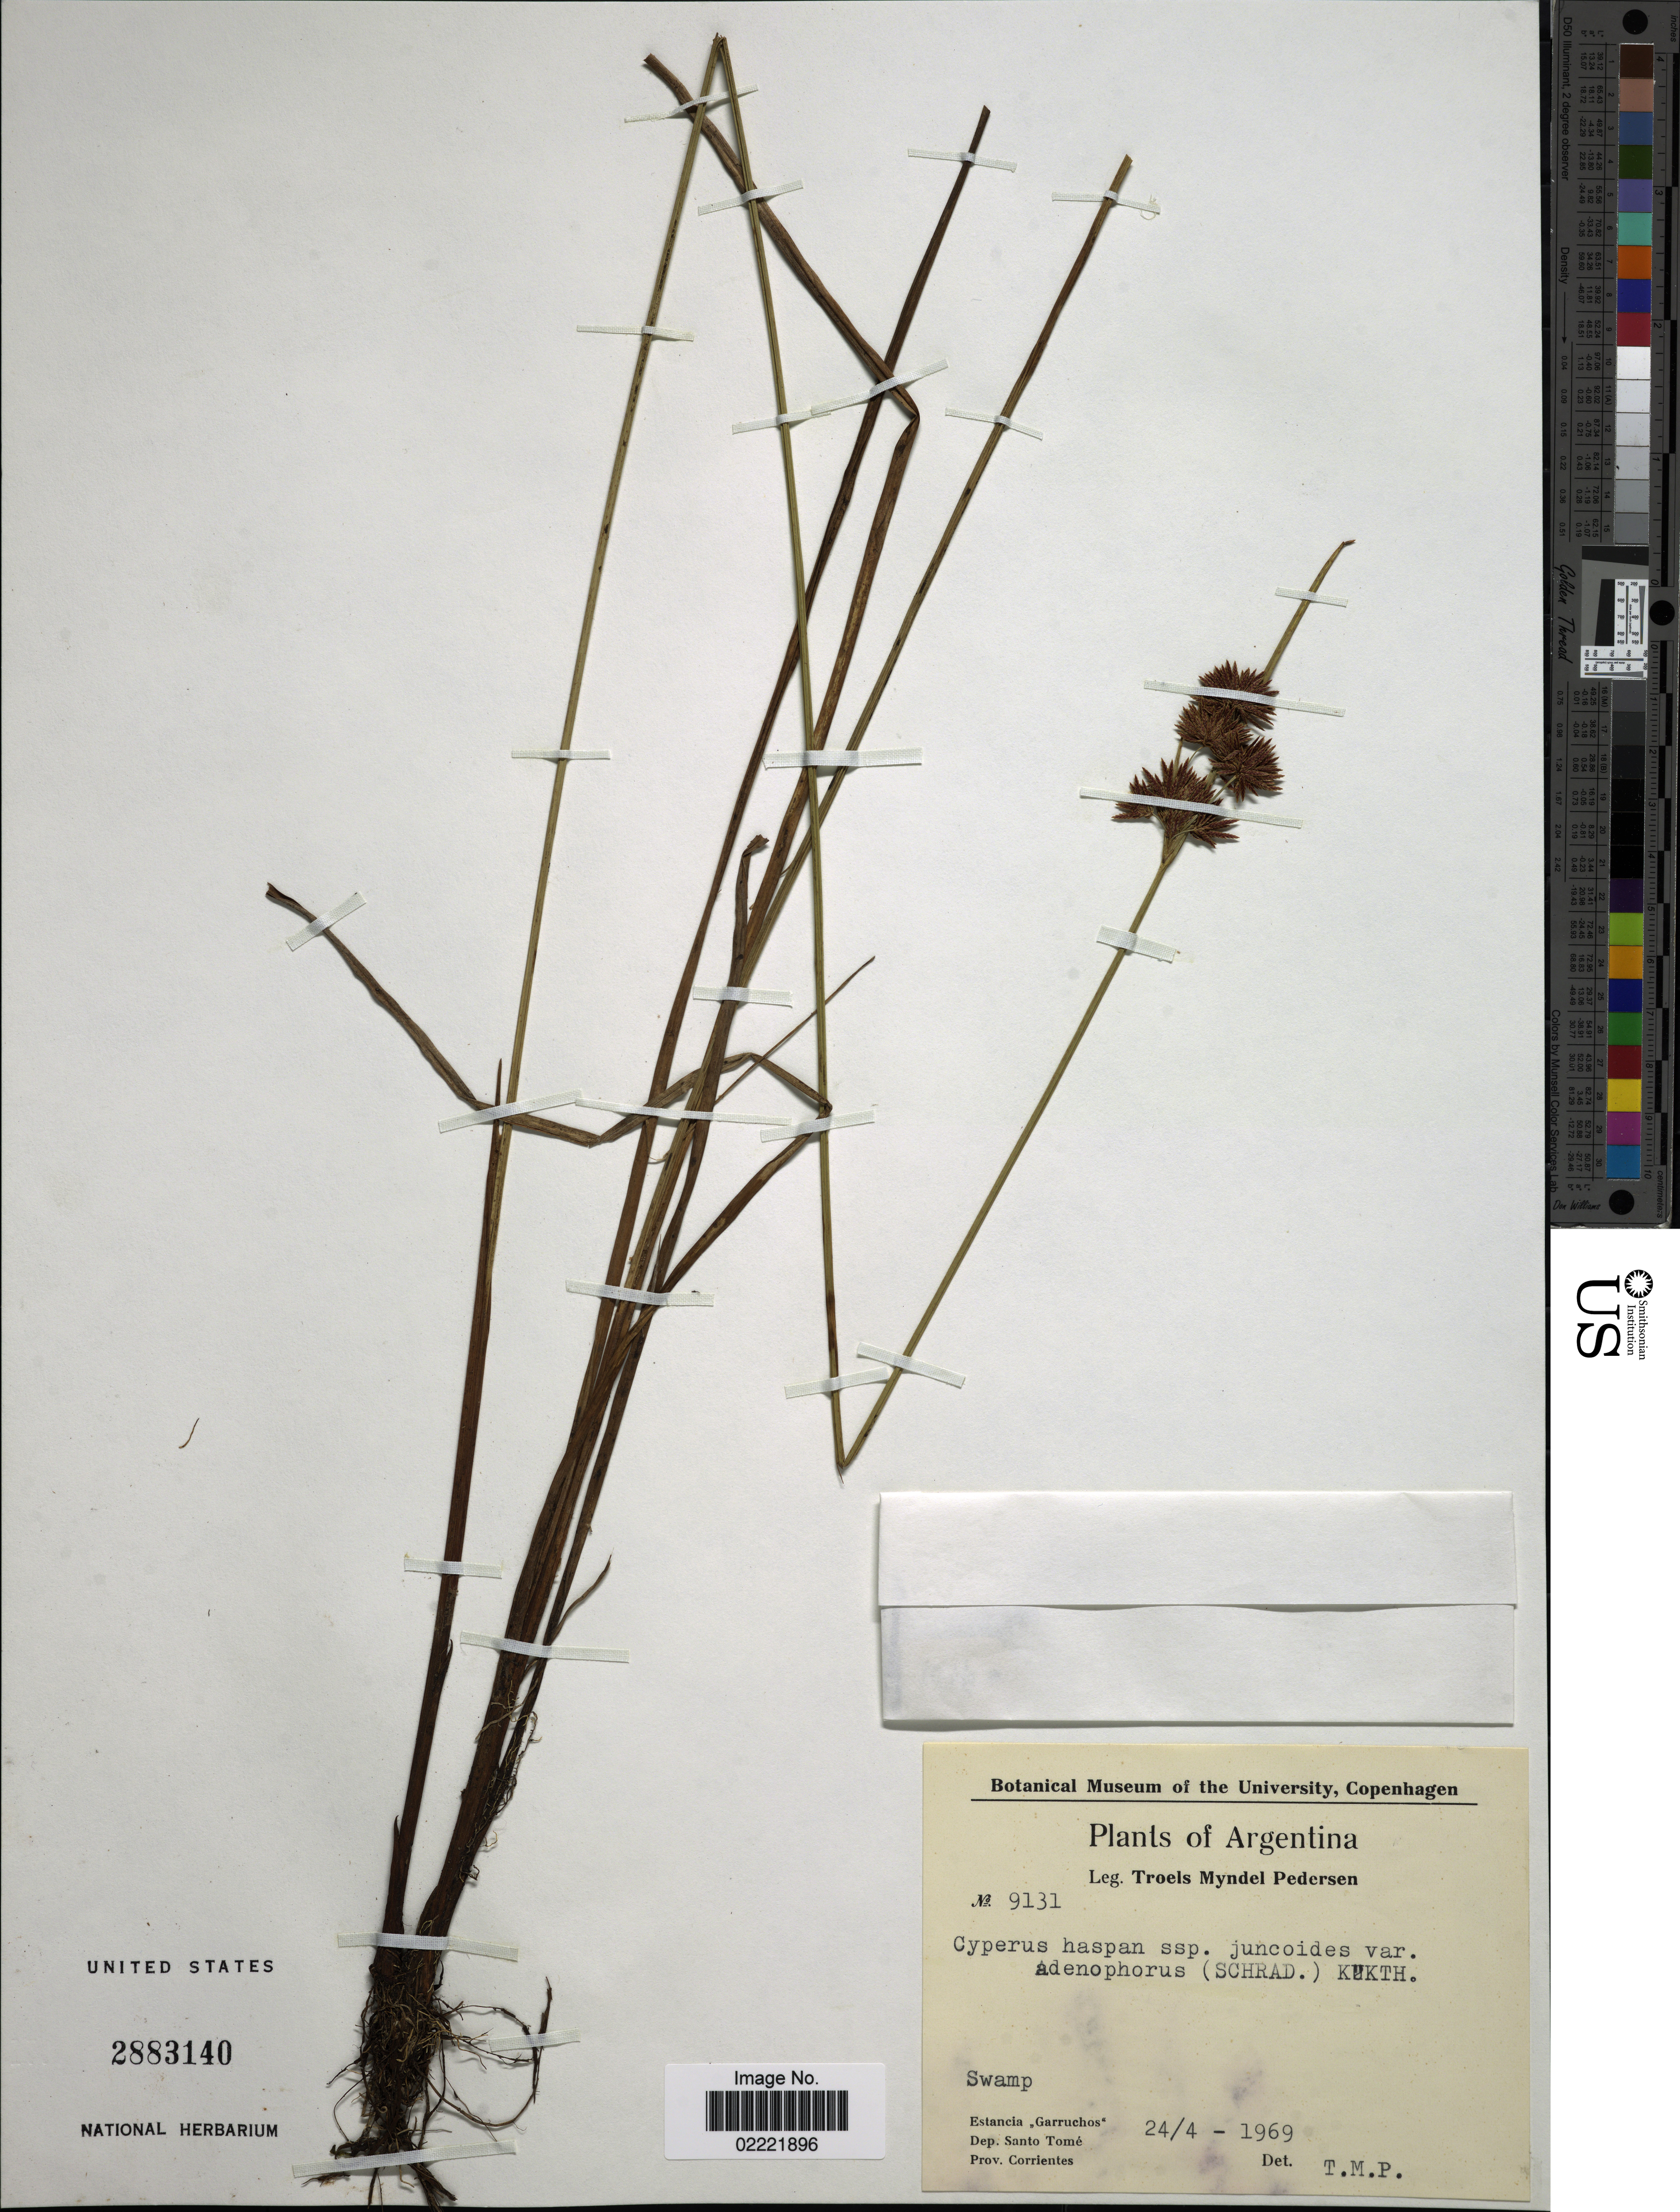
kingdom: Plantae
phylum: Tracheophyta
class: Liliopsida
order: Poales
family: Cyperaceae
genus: Cyperus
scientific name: Cyperus haspan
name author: L.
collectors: T. Pederson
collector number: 9131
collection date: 1969-04-24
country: Argentina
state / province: Corrientes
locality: Swamp, stancia Garruchos, Dep. Santa Tome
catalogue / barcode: US 2883140